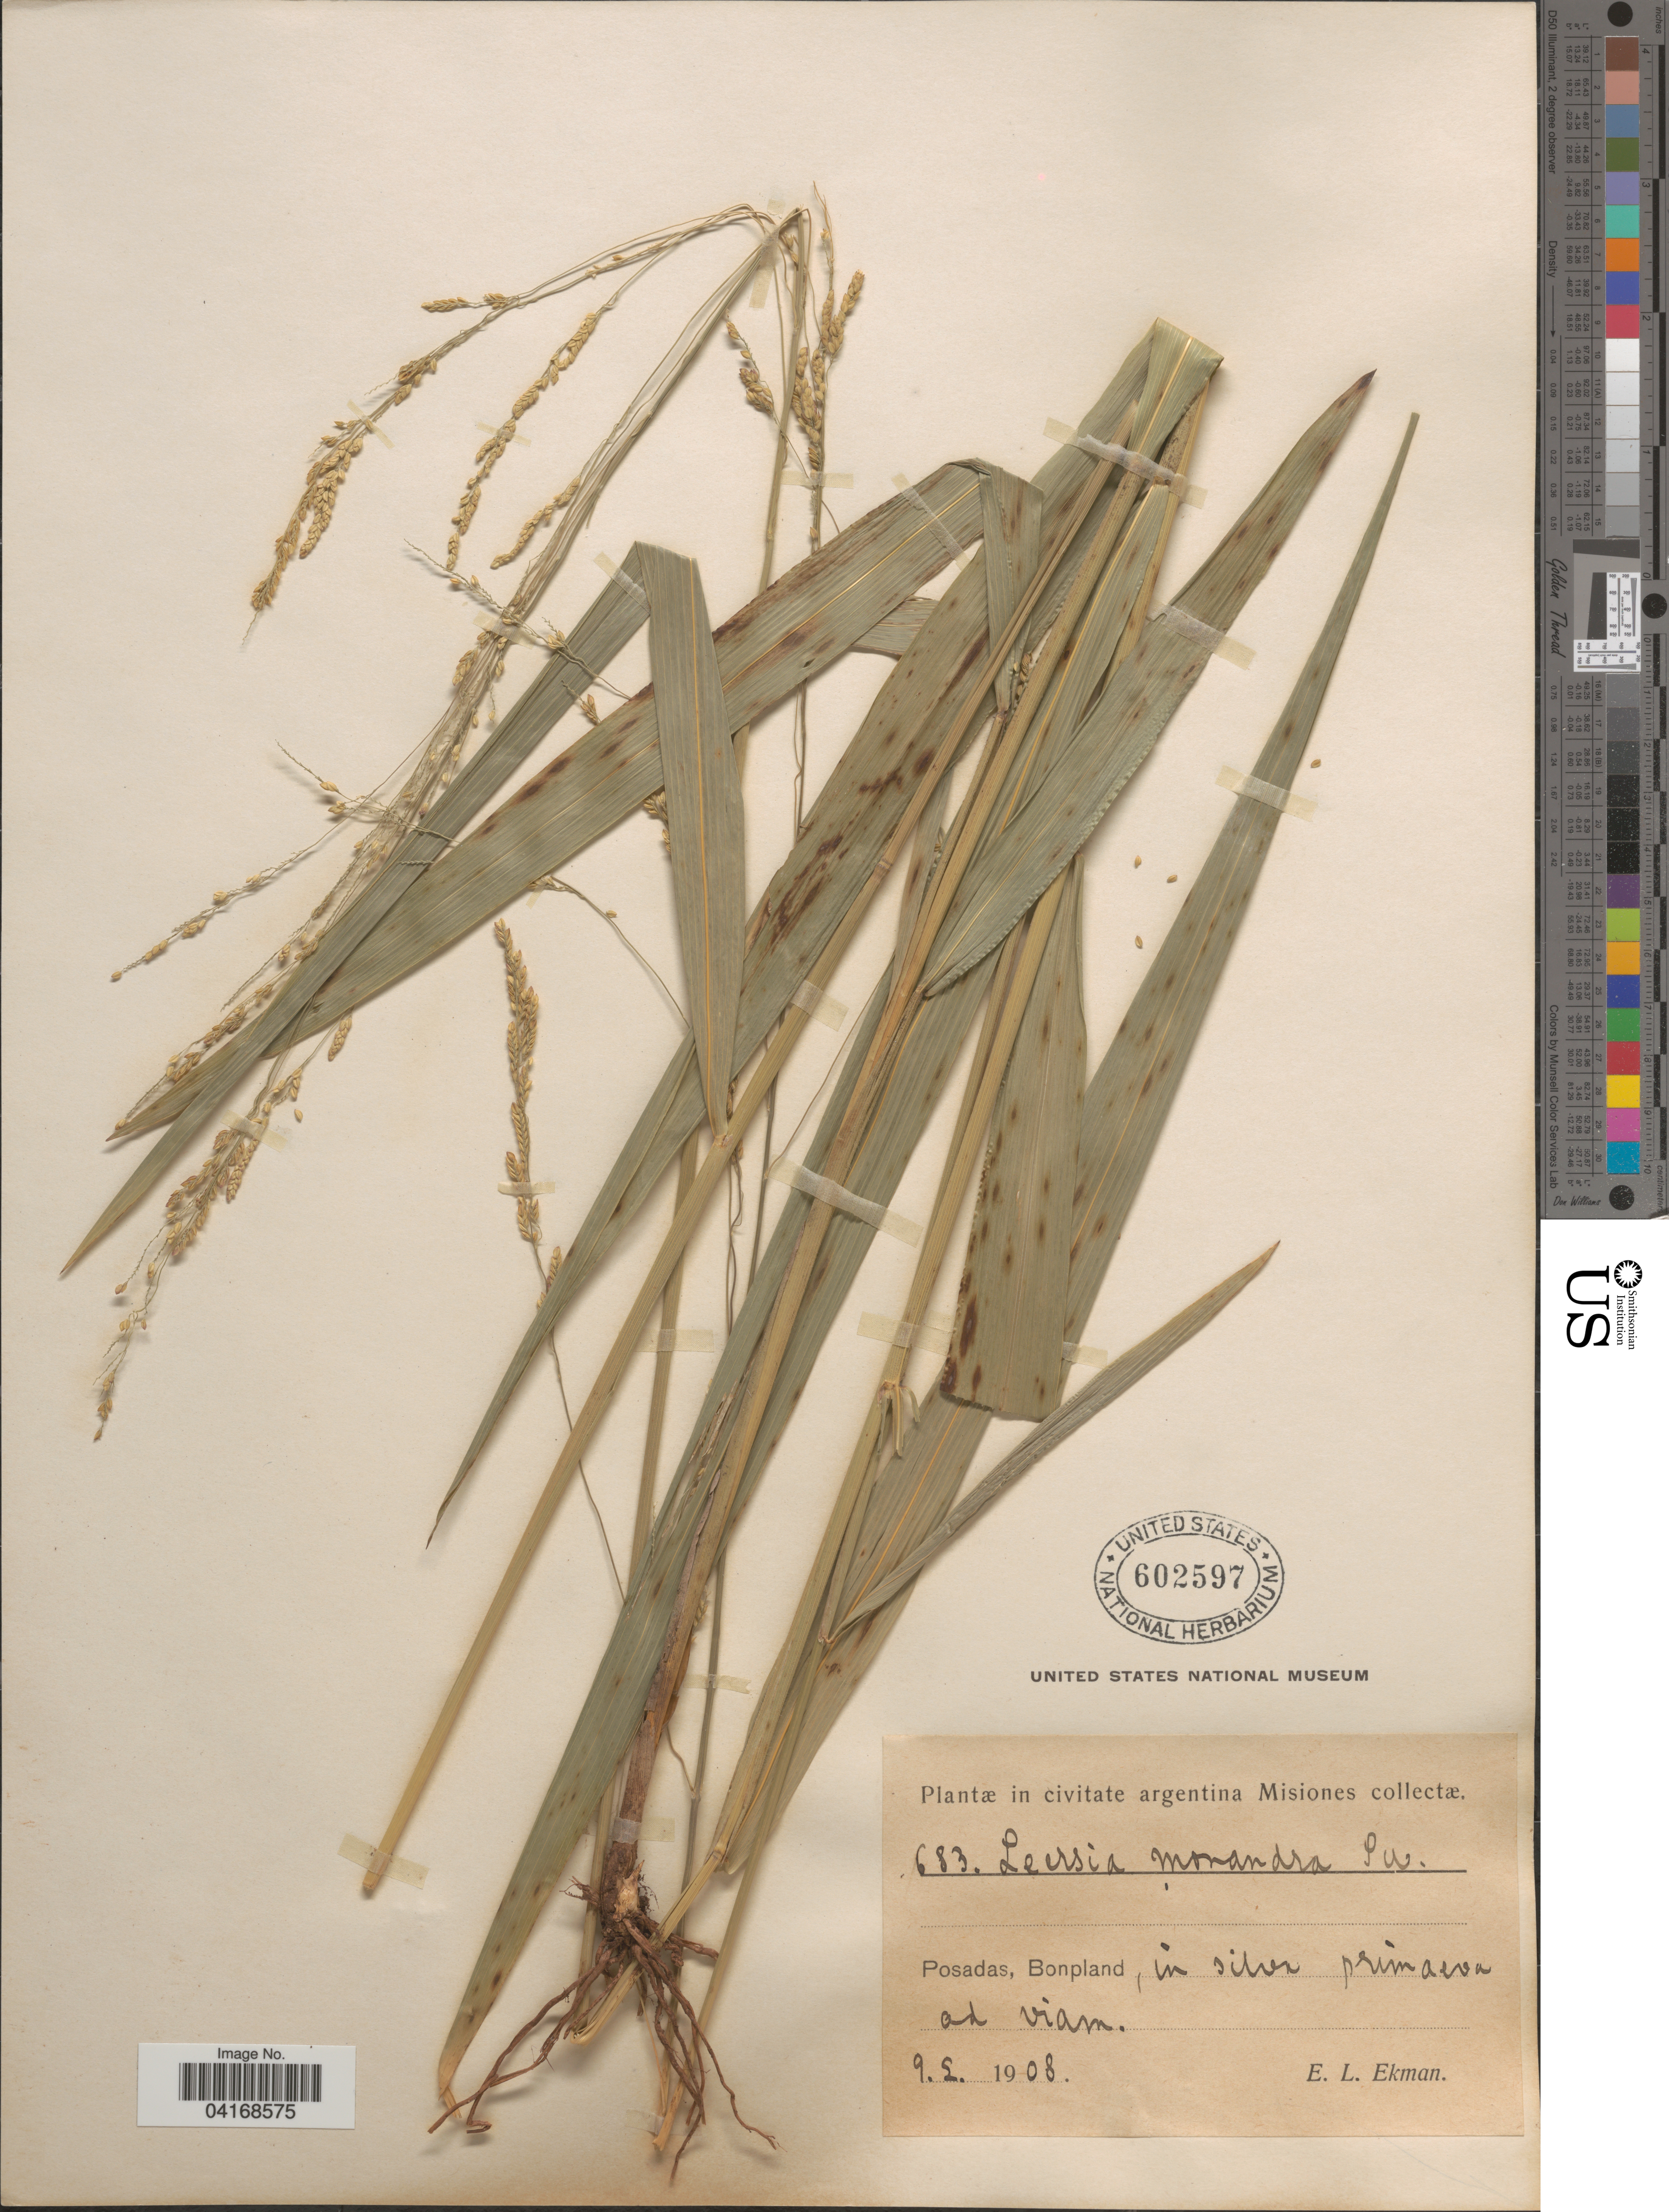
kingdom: Plantae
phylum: Tracheophyta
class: Liliopsida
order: Poales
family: Poaceae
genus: Leersia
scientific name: Leersia monandra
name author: Sw.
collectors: E. L. Ekman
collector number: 683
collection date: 1908-02-09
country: Argentina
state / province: Misiones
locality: Posadas, Bonpland, in silva primaeva ad viam.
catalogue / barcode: US 602597